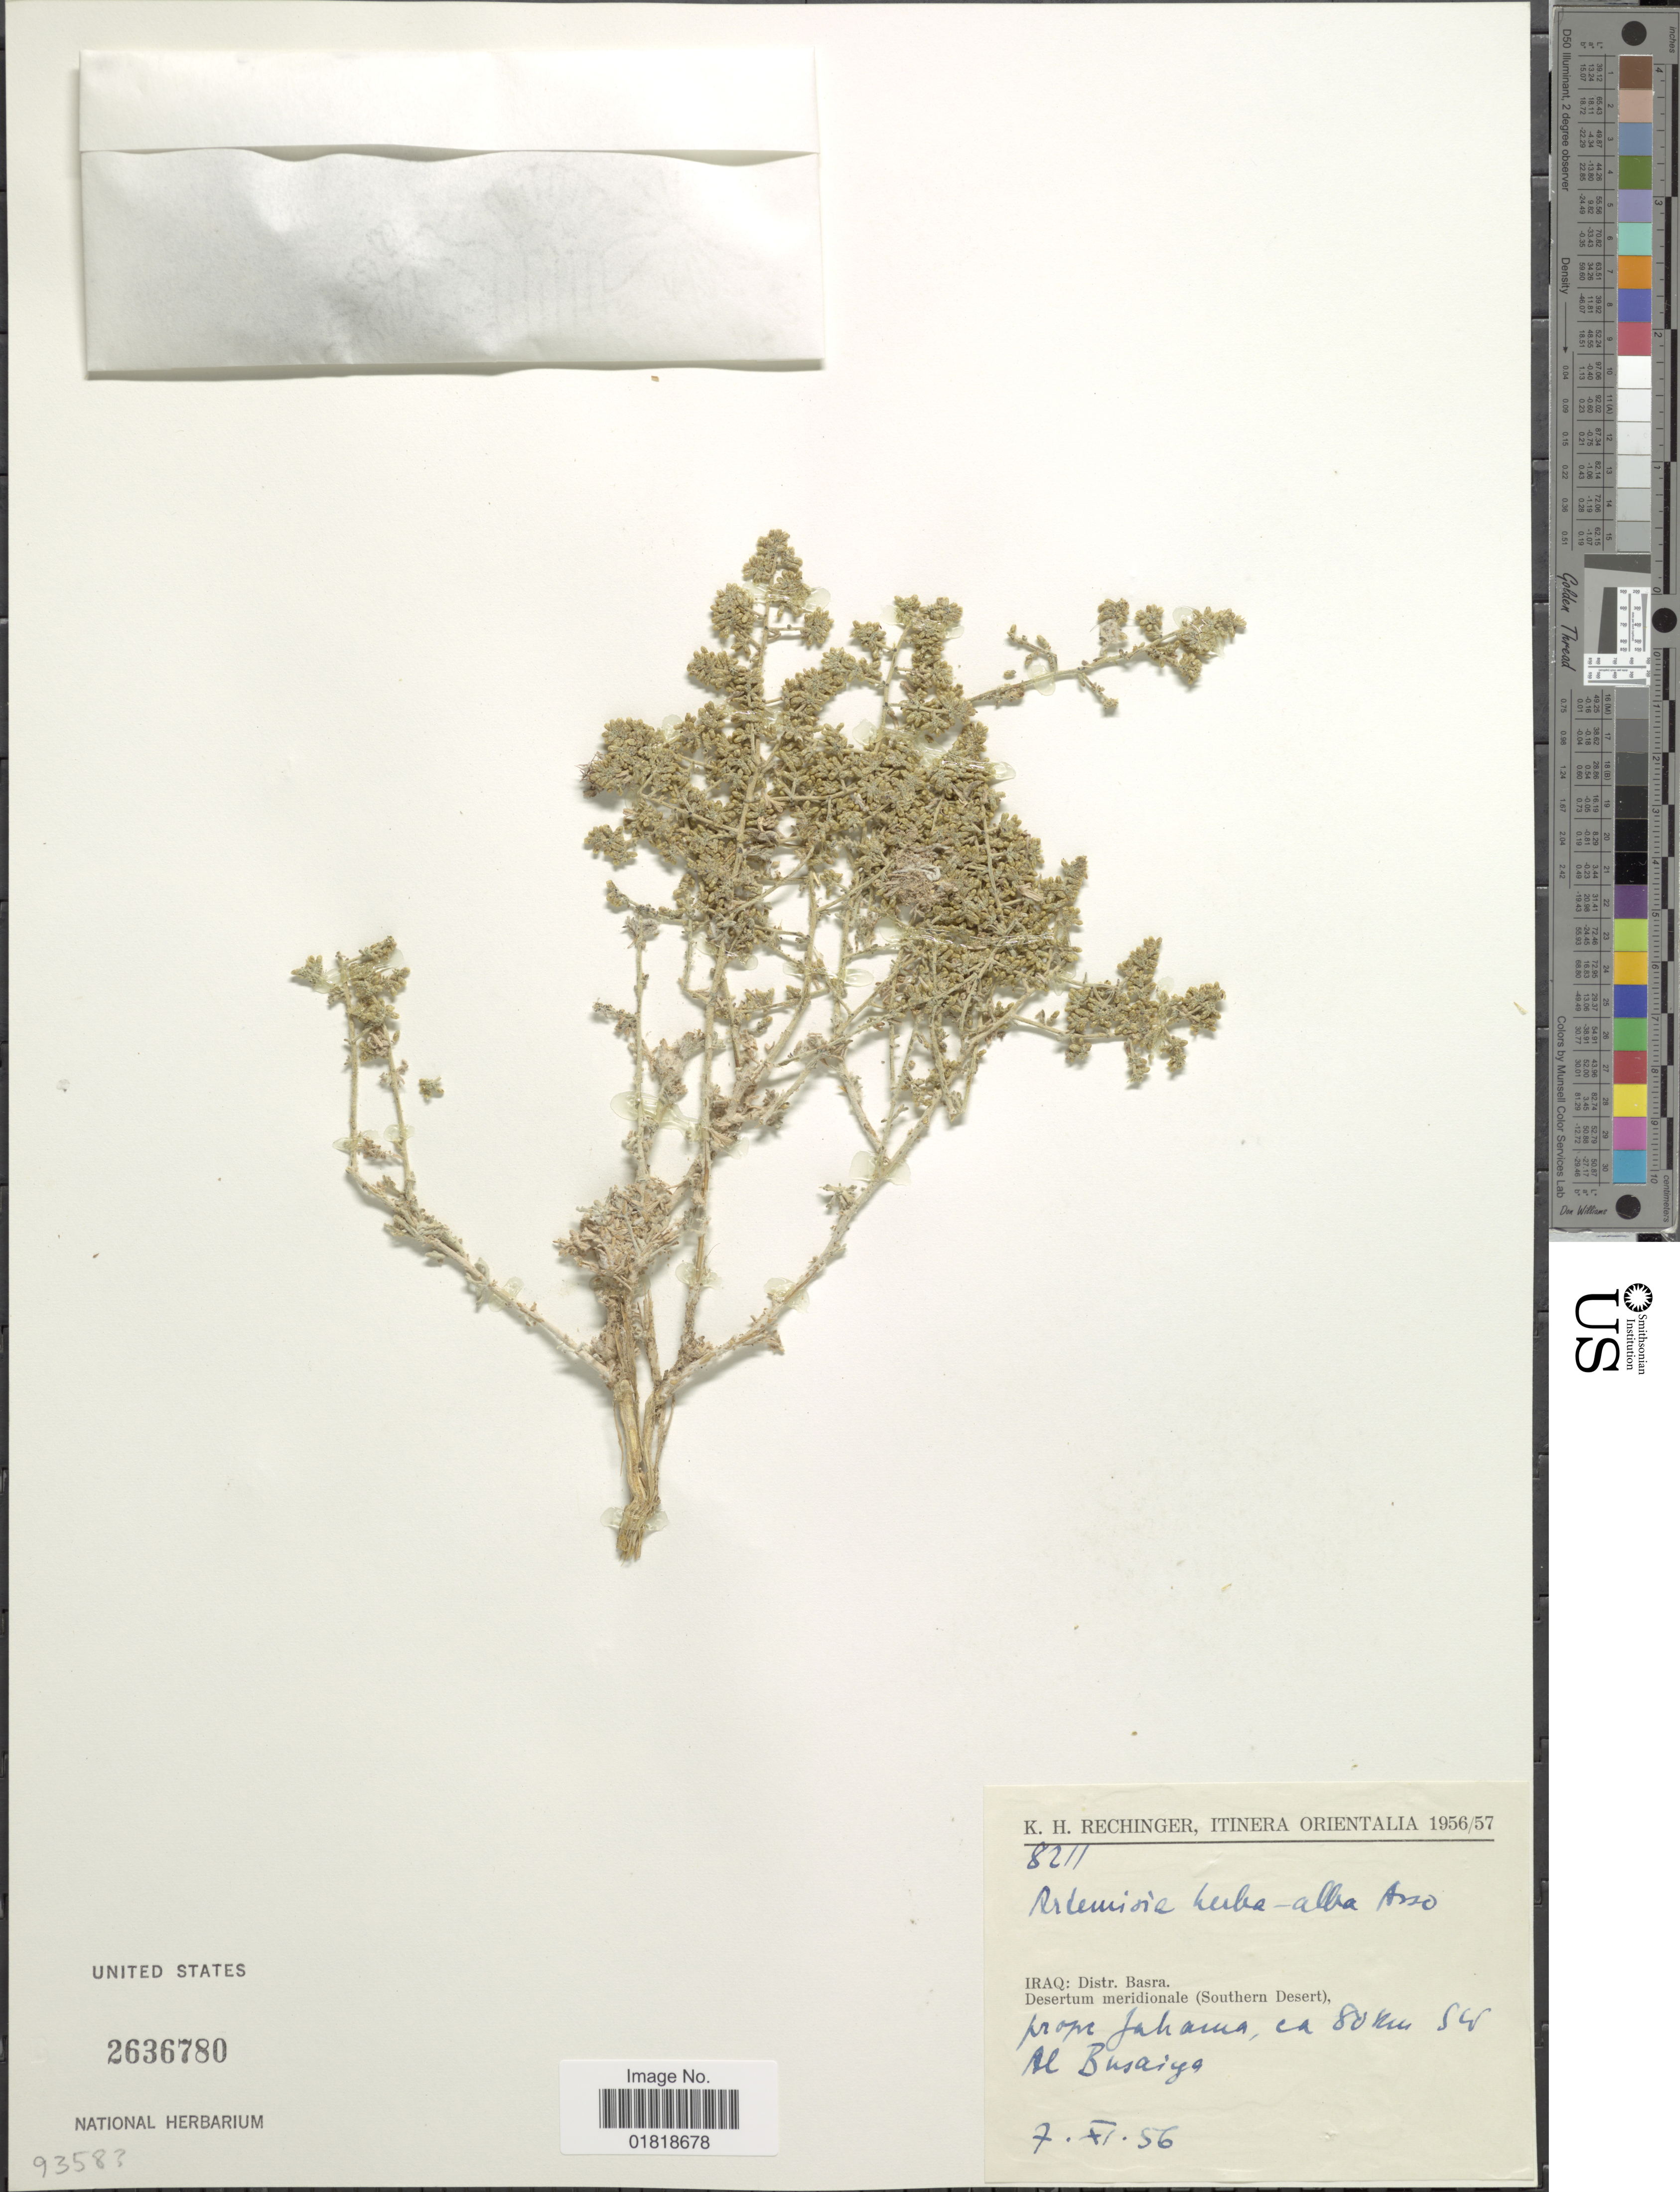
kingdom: Plantae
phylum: Tracheophyta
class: Magnoliopsida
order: Asterales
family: Asteraceae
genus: Artemisia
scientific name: Artemisia herba-alba asso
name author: Asso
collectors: K. H. Rechinger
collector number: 8211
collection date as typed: Transcribed d/m/y: 7/11/56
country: Iraq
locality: Distr. Basra, desertum meridionale (Southern Desert), prope Jahua, SW, ca. 80 Km SW Al Busaiya, Oreintalia [interpreted]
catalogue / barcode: US 2636780